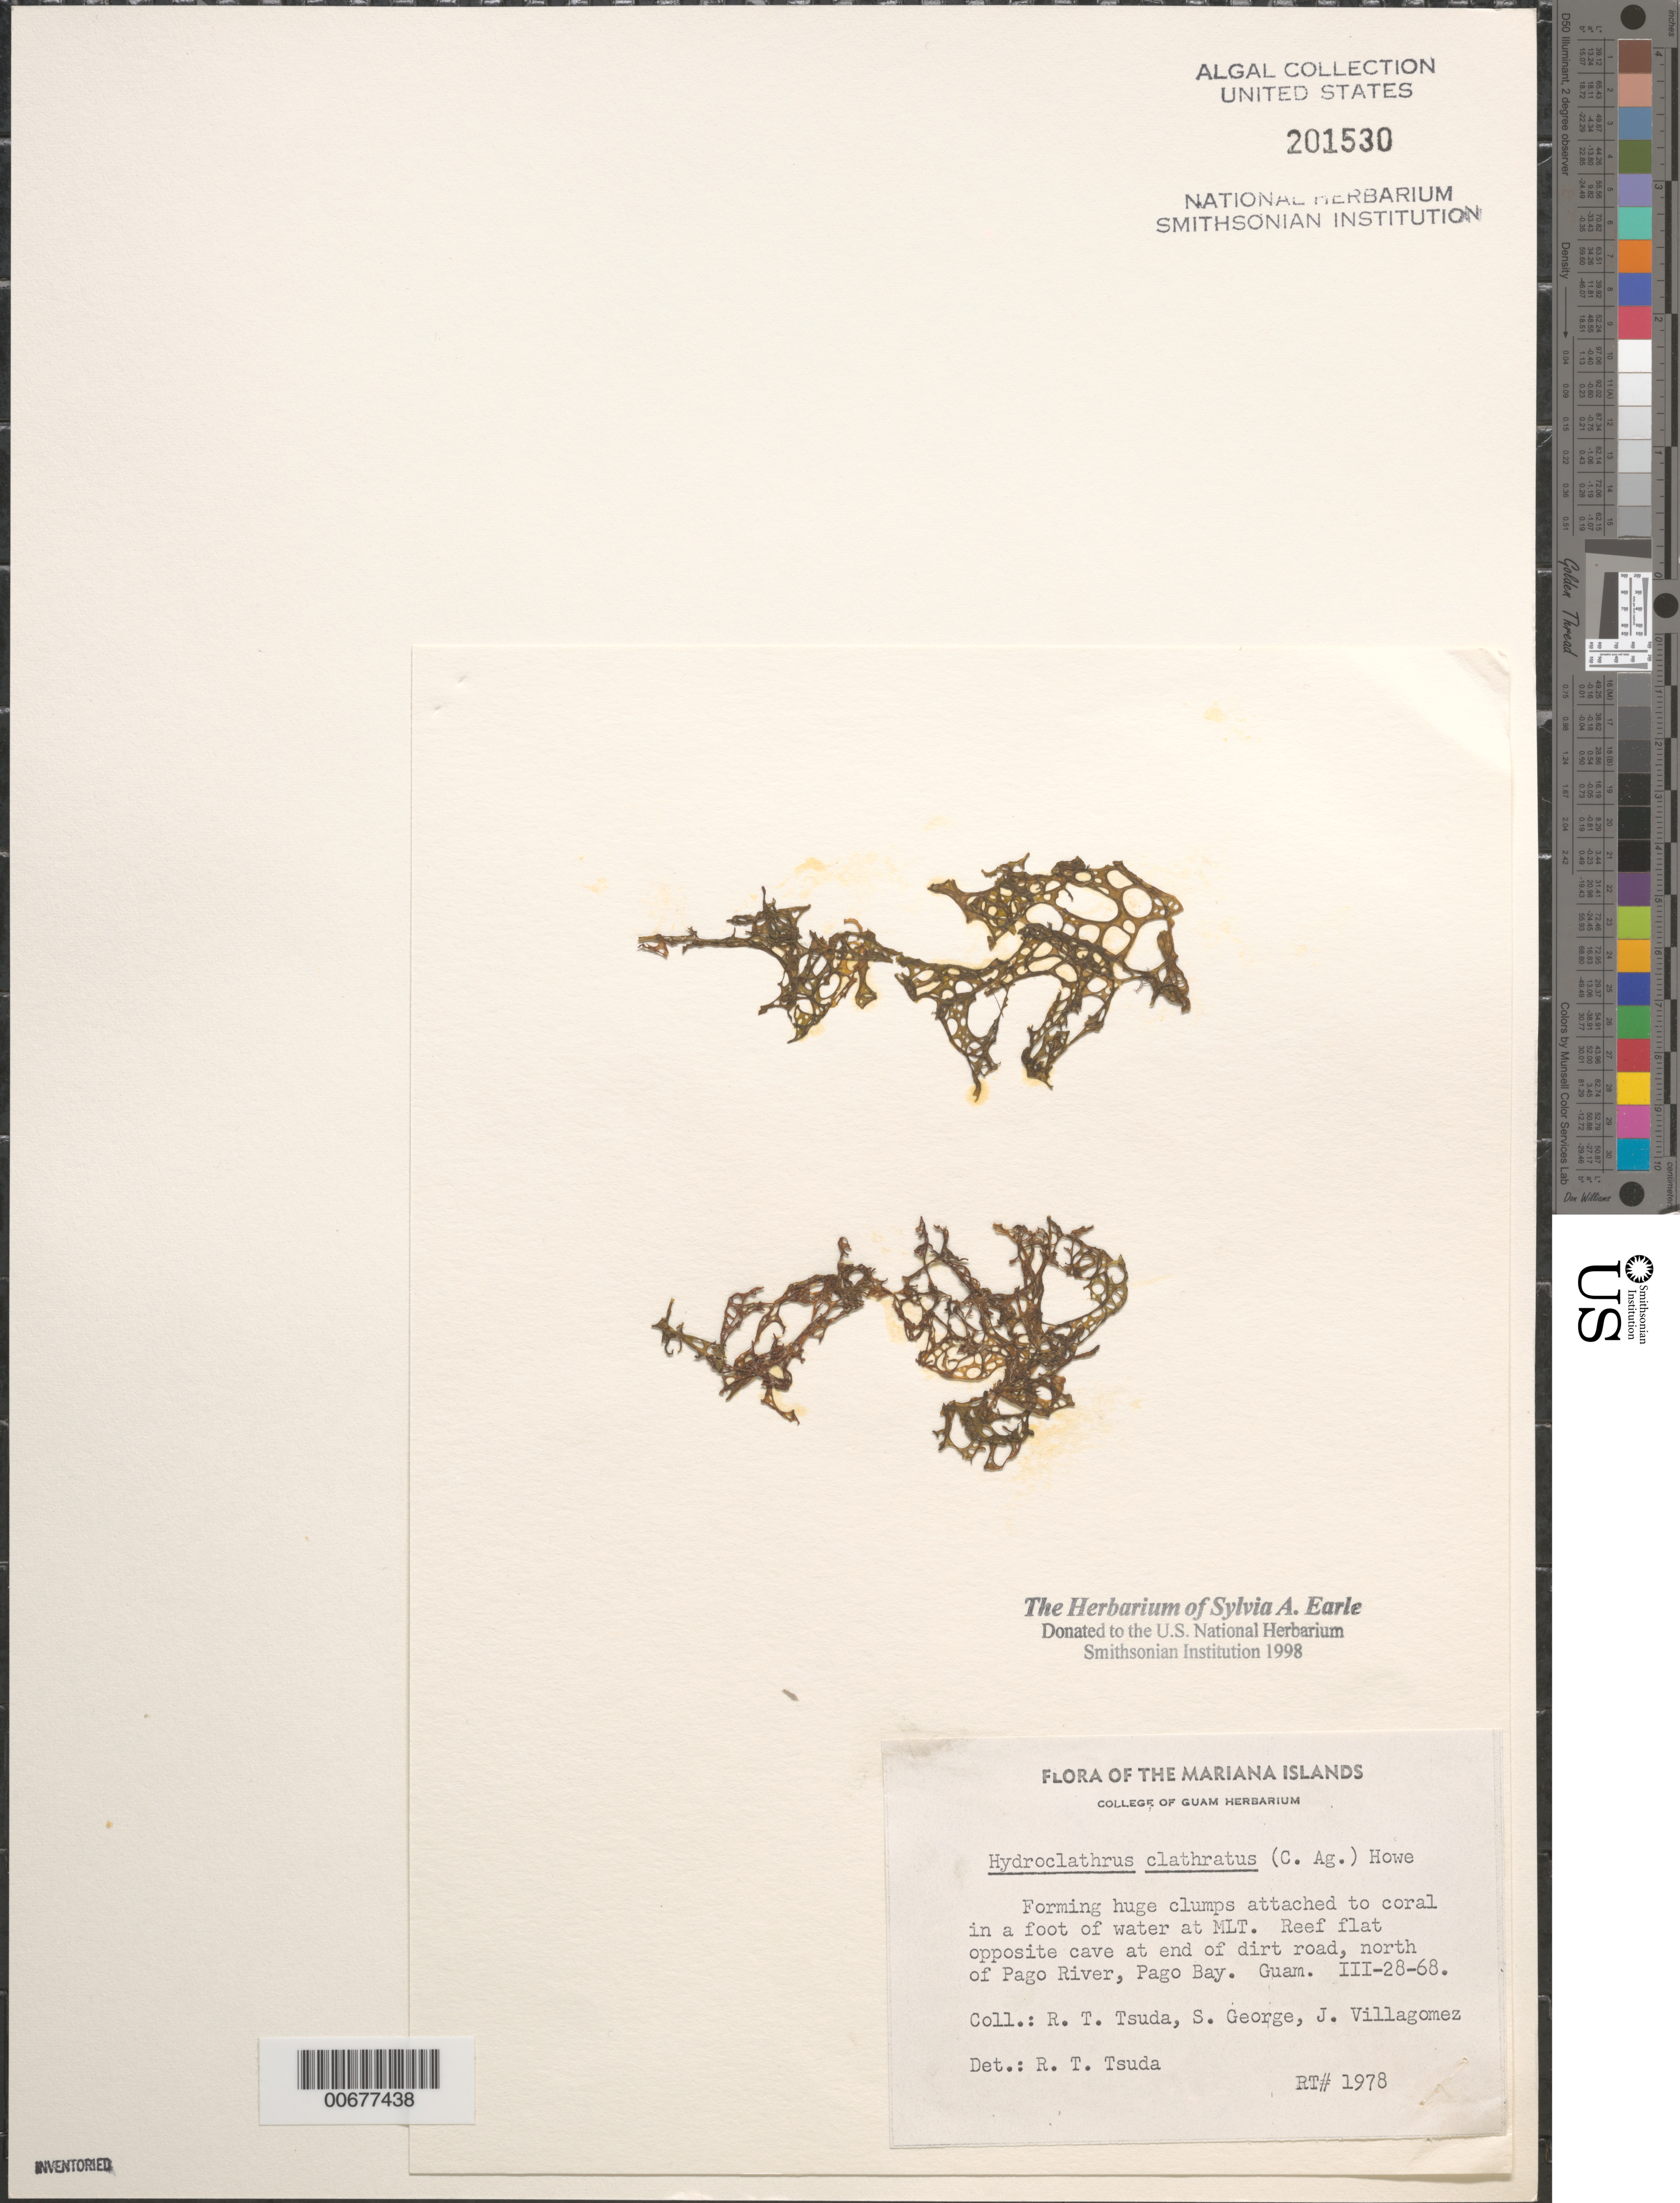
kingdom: Chromista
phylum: Ochrophyta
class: Phaeophyceae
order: Scytosiphonales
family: Scytosiphonaceae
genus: Hydroclathrus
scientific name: Hydroclathrus clathratus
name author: (C. Agardh) M. Howe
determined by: Tsuda, R. T.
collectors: R. Tsuda, S. George & J. Villagomez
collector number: RT 1978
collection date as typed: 28 Mar 1968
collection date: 1968-03-28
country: Guam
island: Guam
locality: Pago Bay north of Pago River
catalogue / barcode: US 201530